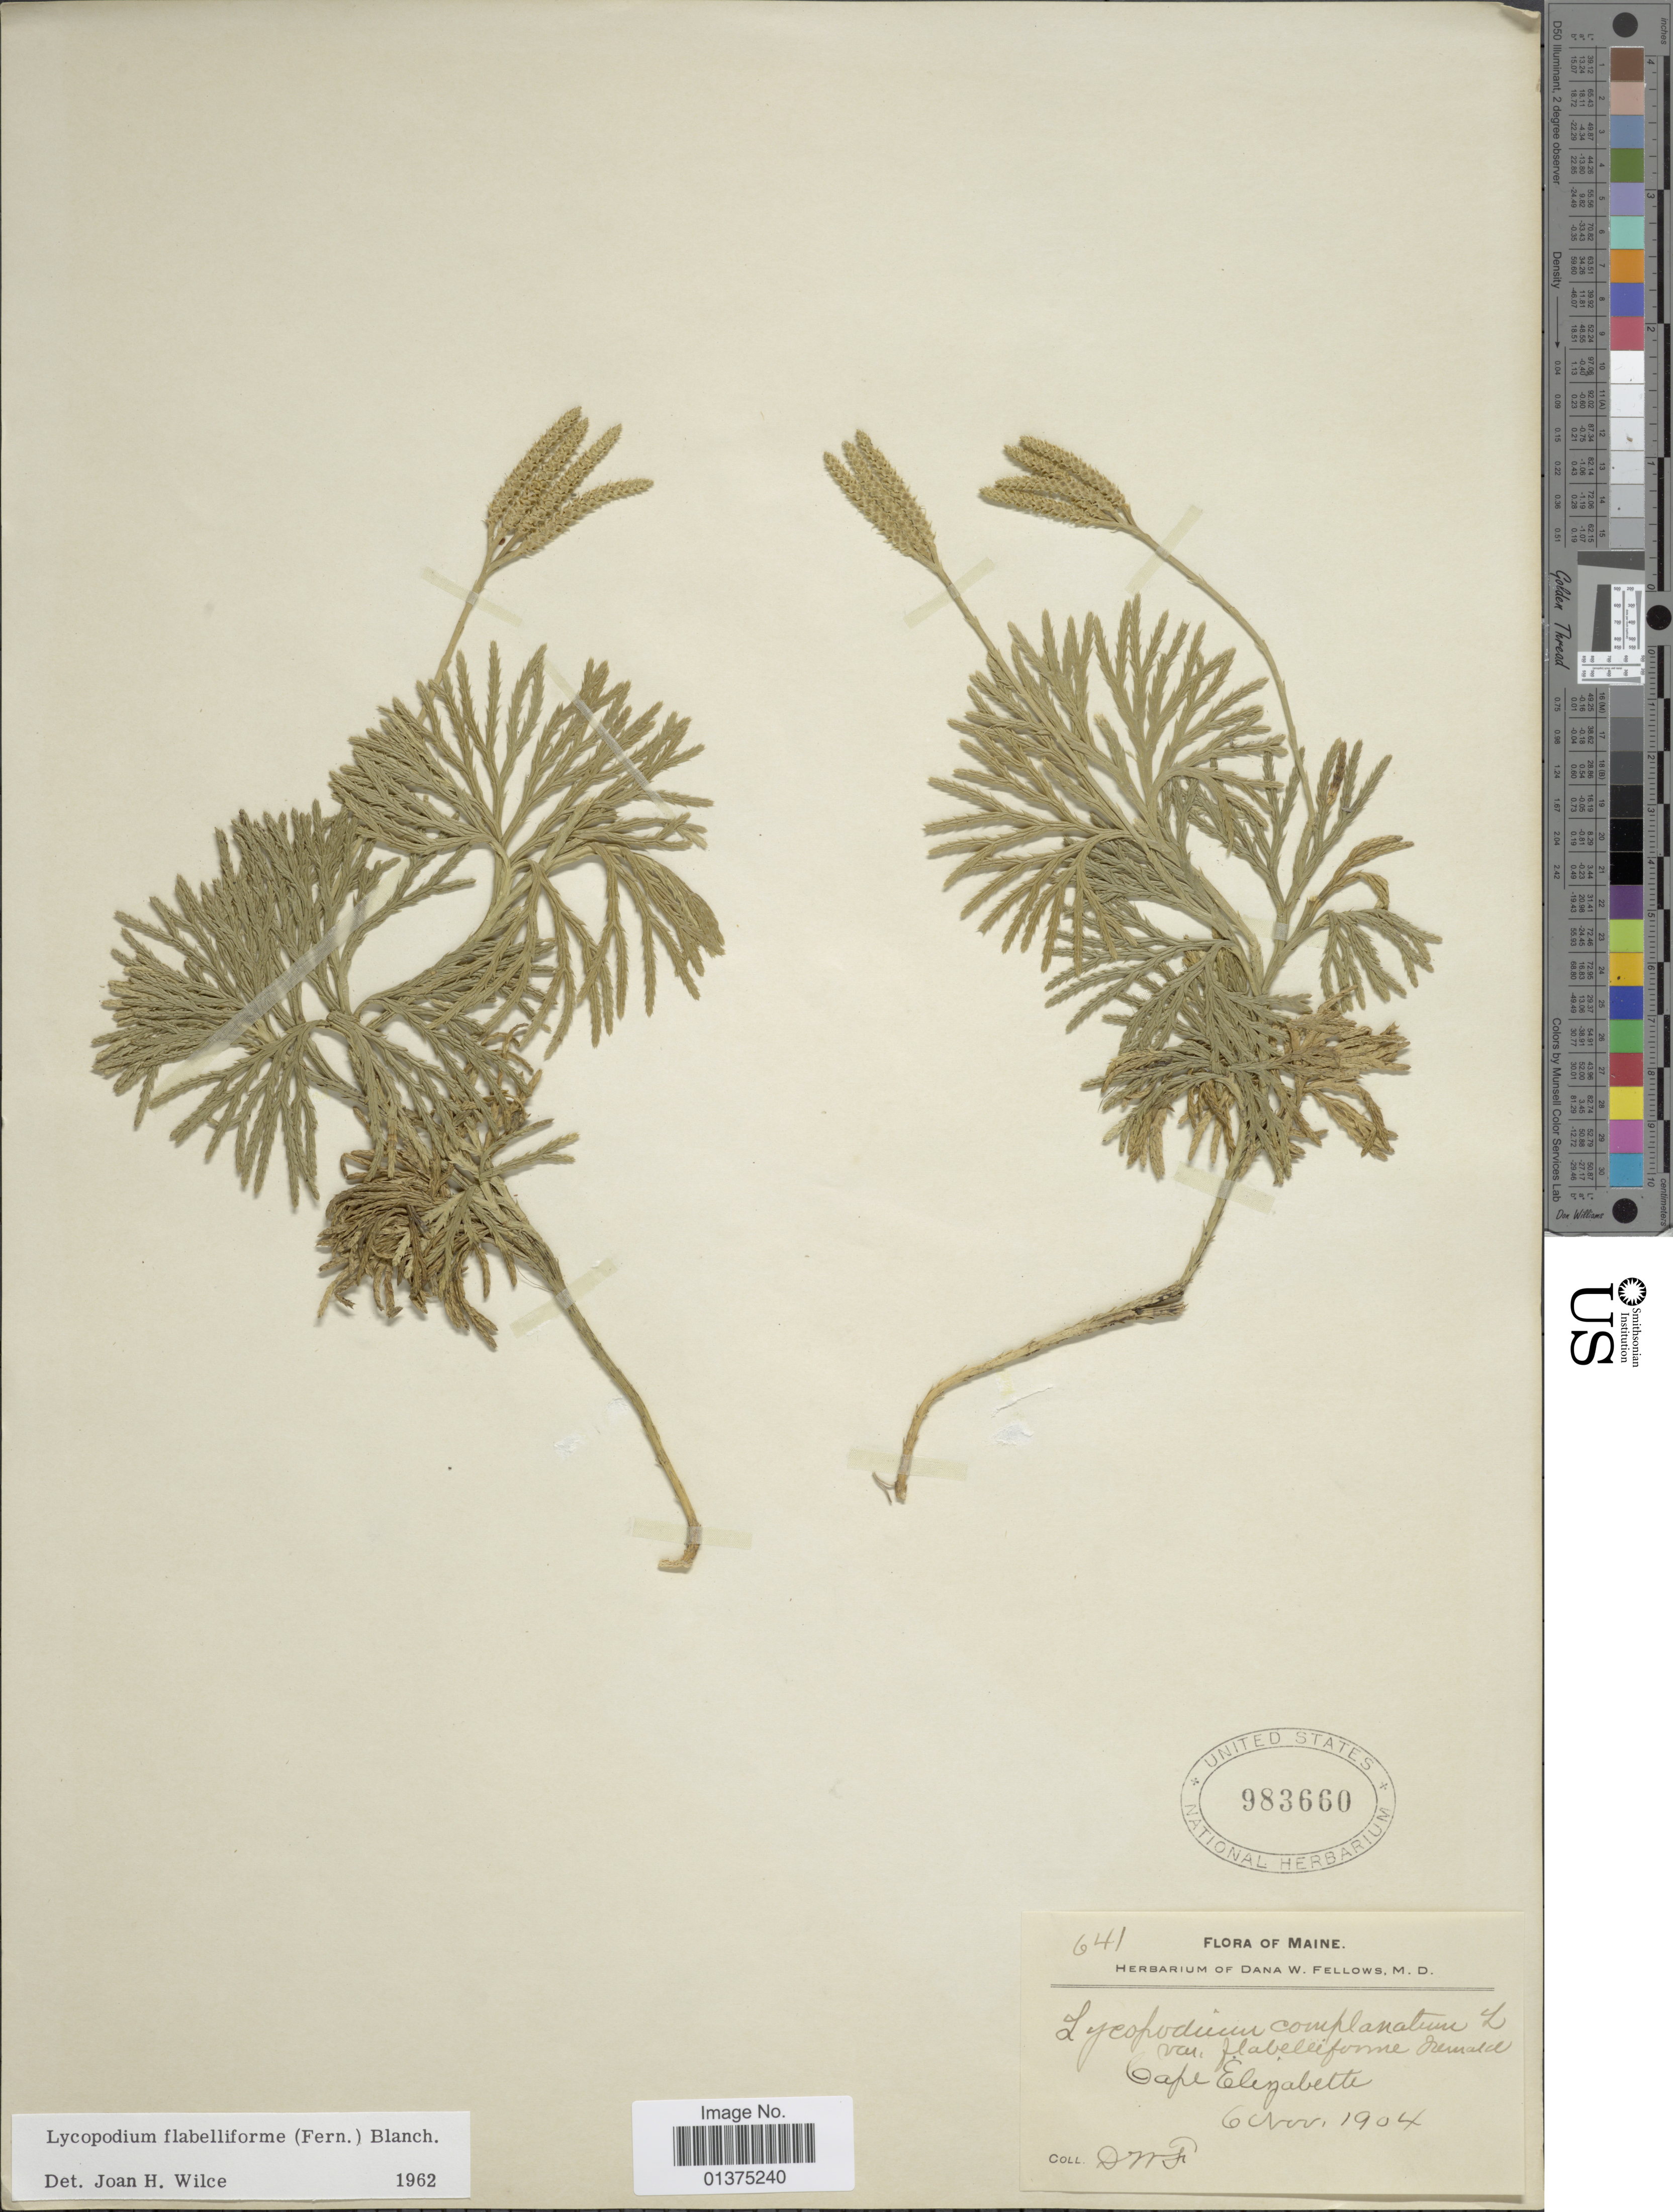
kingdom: Plantae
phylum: Tracheophyta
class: Lycopodiopsida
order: Lycopodiales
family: Lycopodiaceae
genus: Diphasiastrum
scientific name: Diphasiastrum digitatum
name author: (Dill. ex A. Braun) Holub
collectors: D. W. Fellows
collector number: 641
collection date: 1904-11-06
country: United States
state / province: Maine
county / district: Cumberland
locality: Cape Elizabeth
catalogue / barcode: US 983660